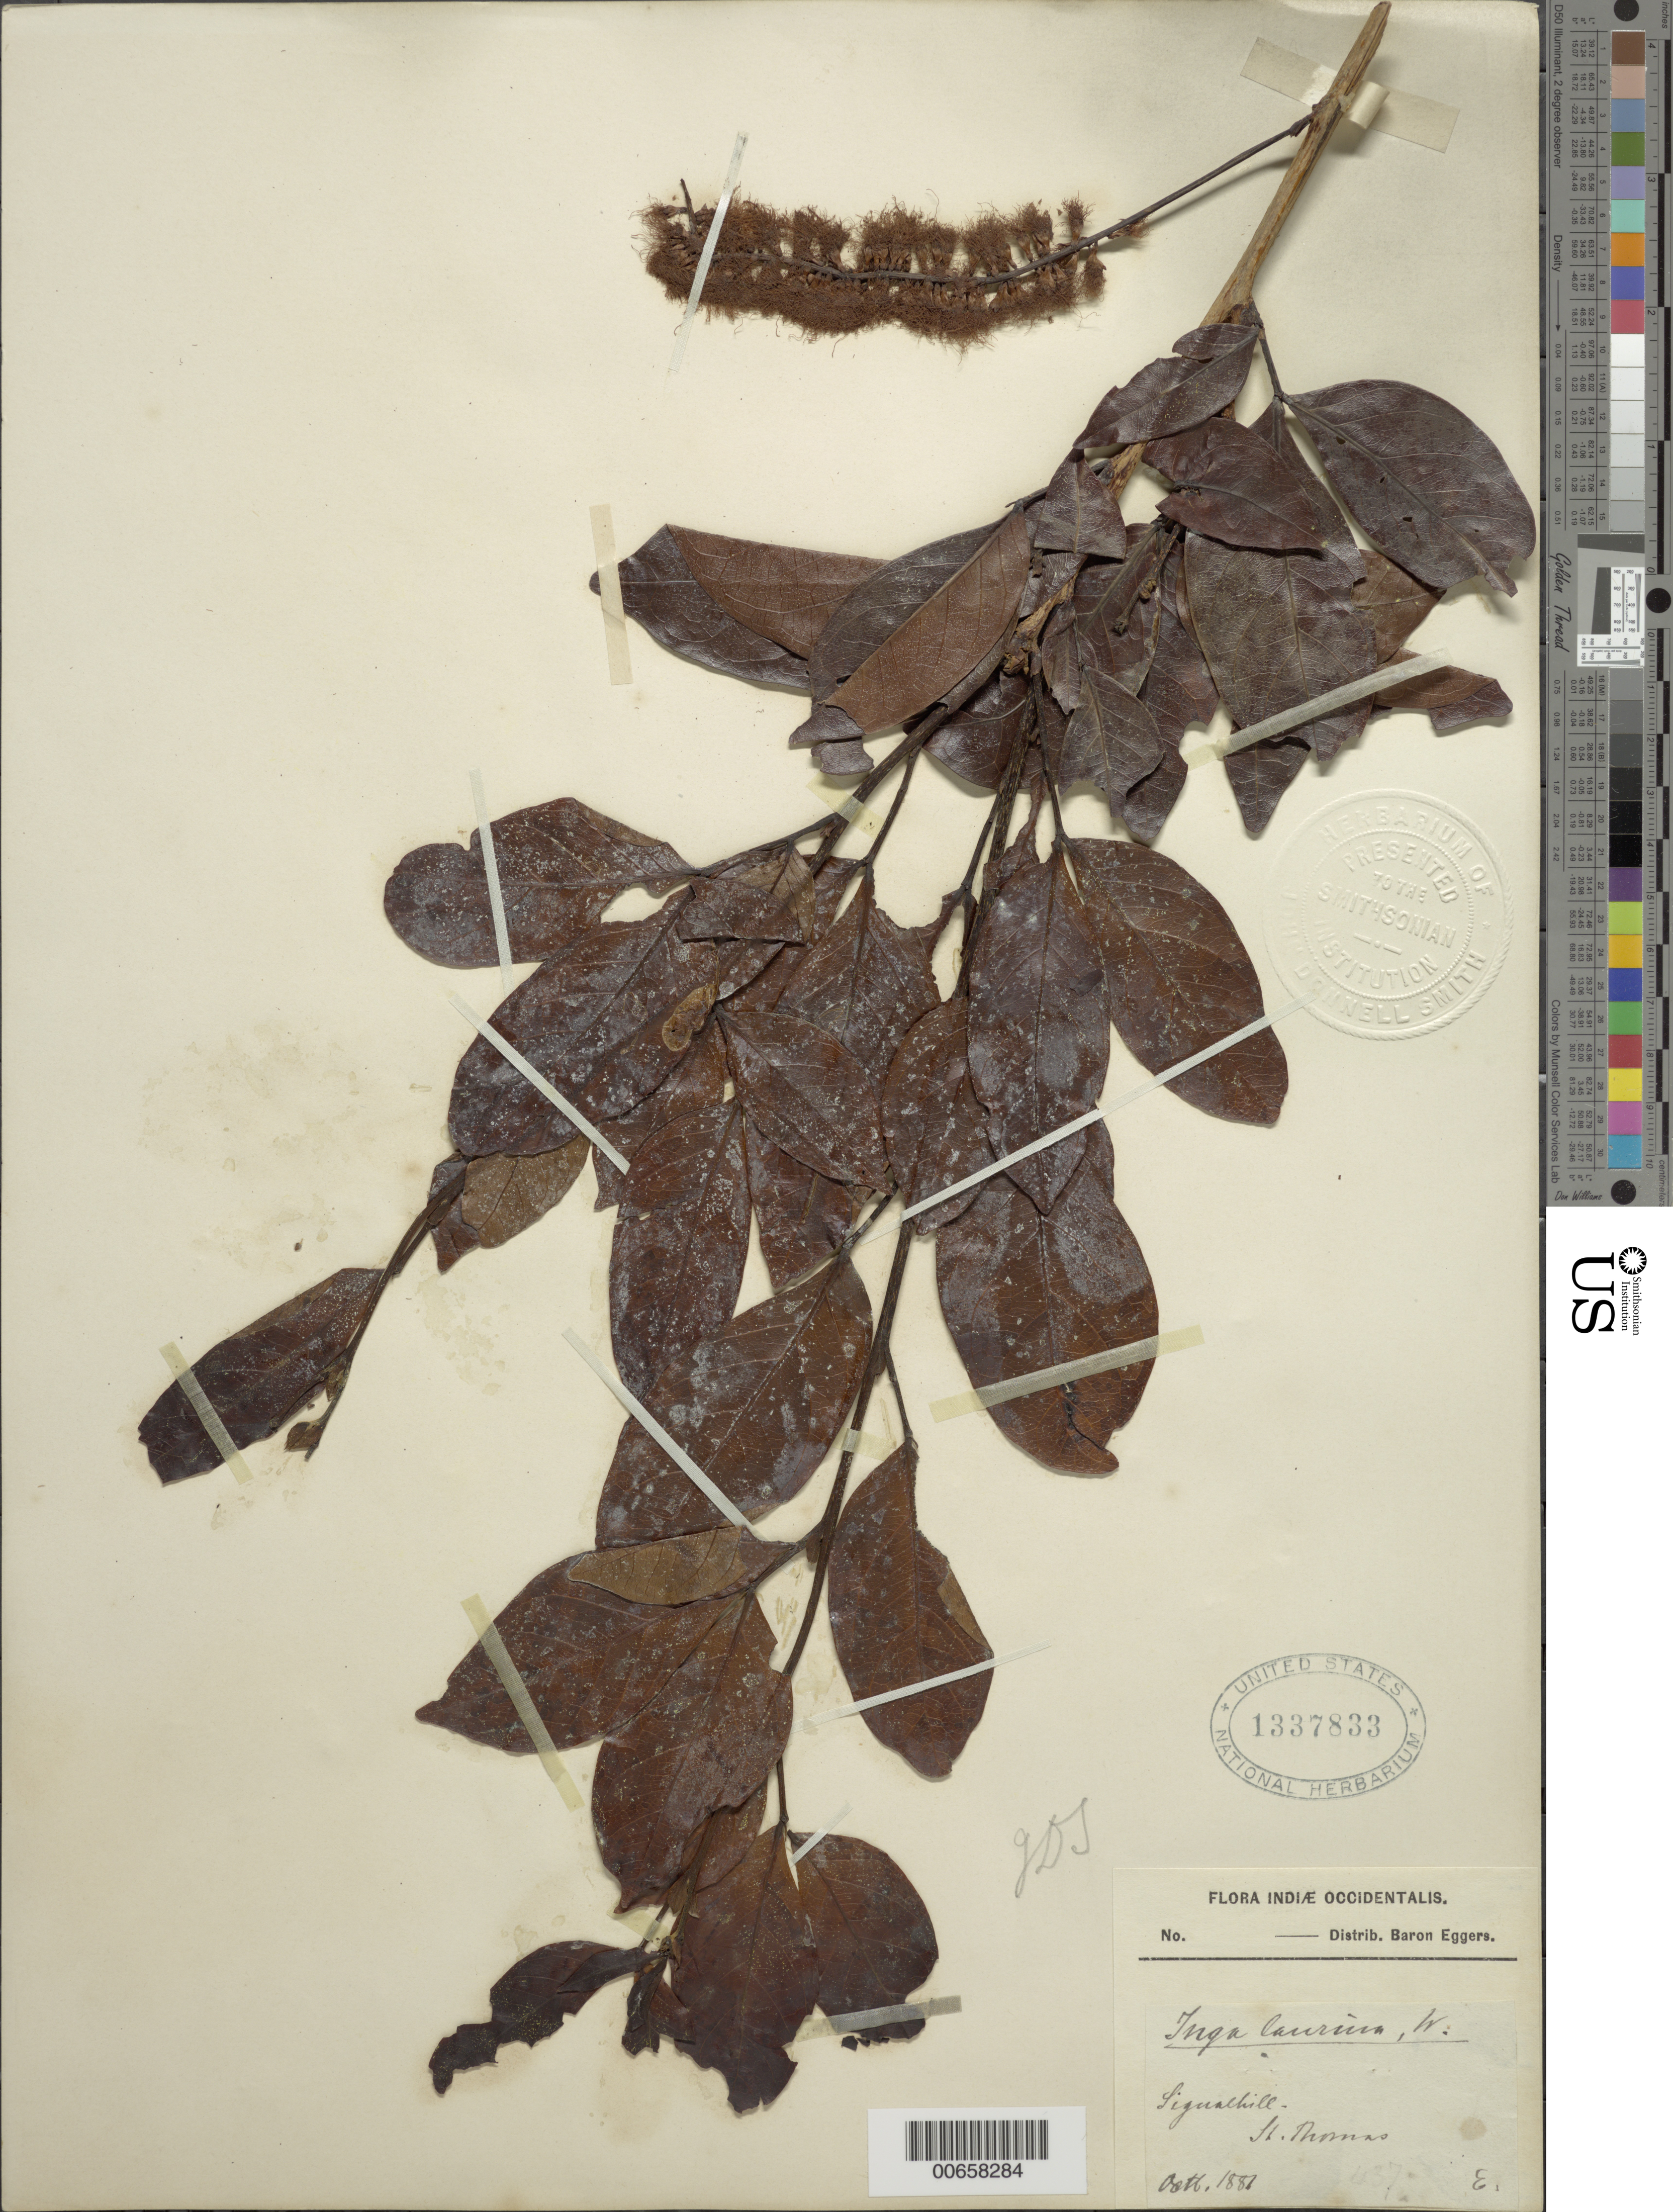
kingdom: Plantae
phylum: Tracheophyta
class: Magnoliopsida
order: Fabales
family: Fabaceae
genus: Inga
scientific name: Inga laurina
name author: (Sw.) Willd.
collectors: H. F. A. von Eggers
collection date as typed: Oct 1881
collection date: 1881-10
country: U.S. Virgin Islands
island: St. Thomas Island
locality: Ligualhill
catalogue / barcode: US 1337833